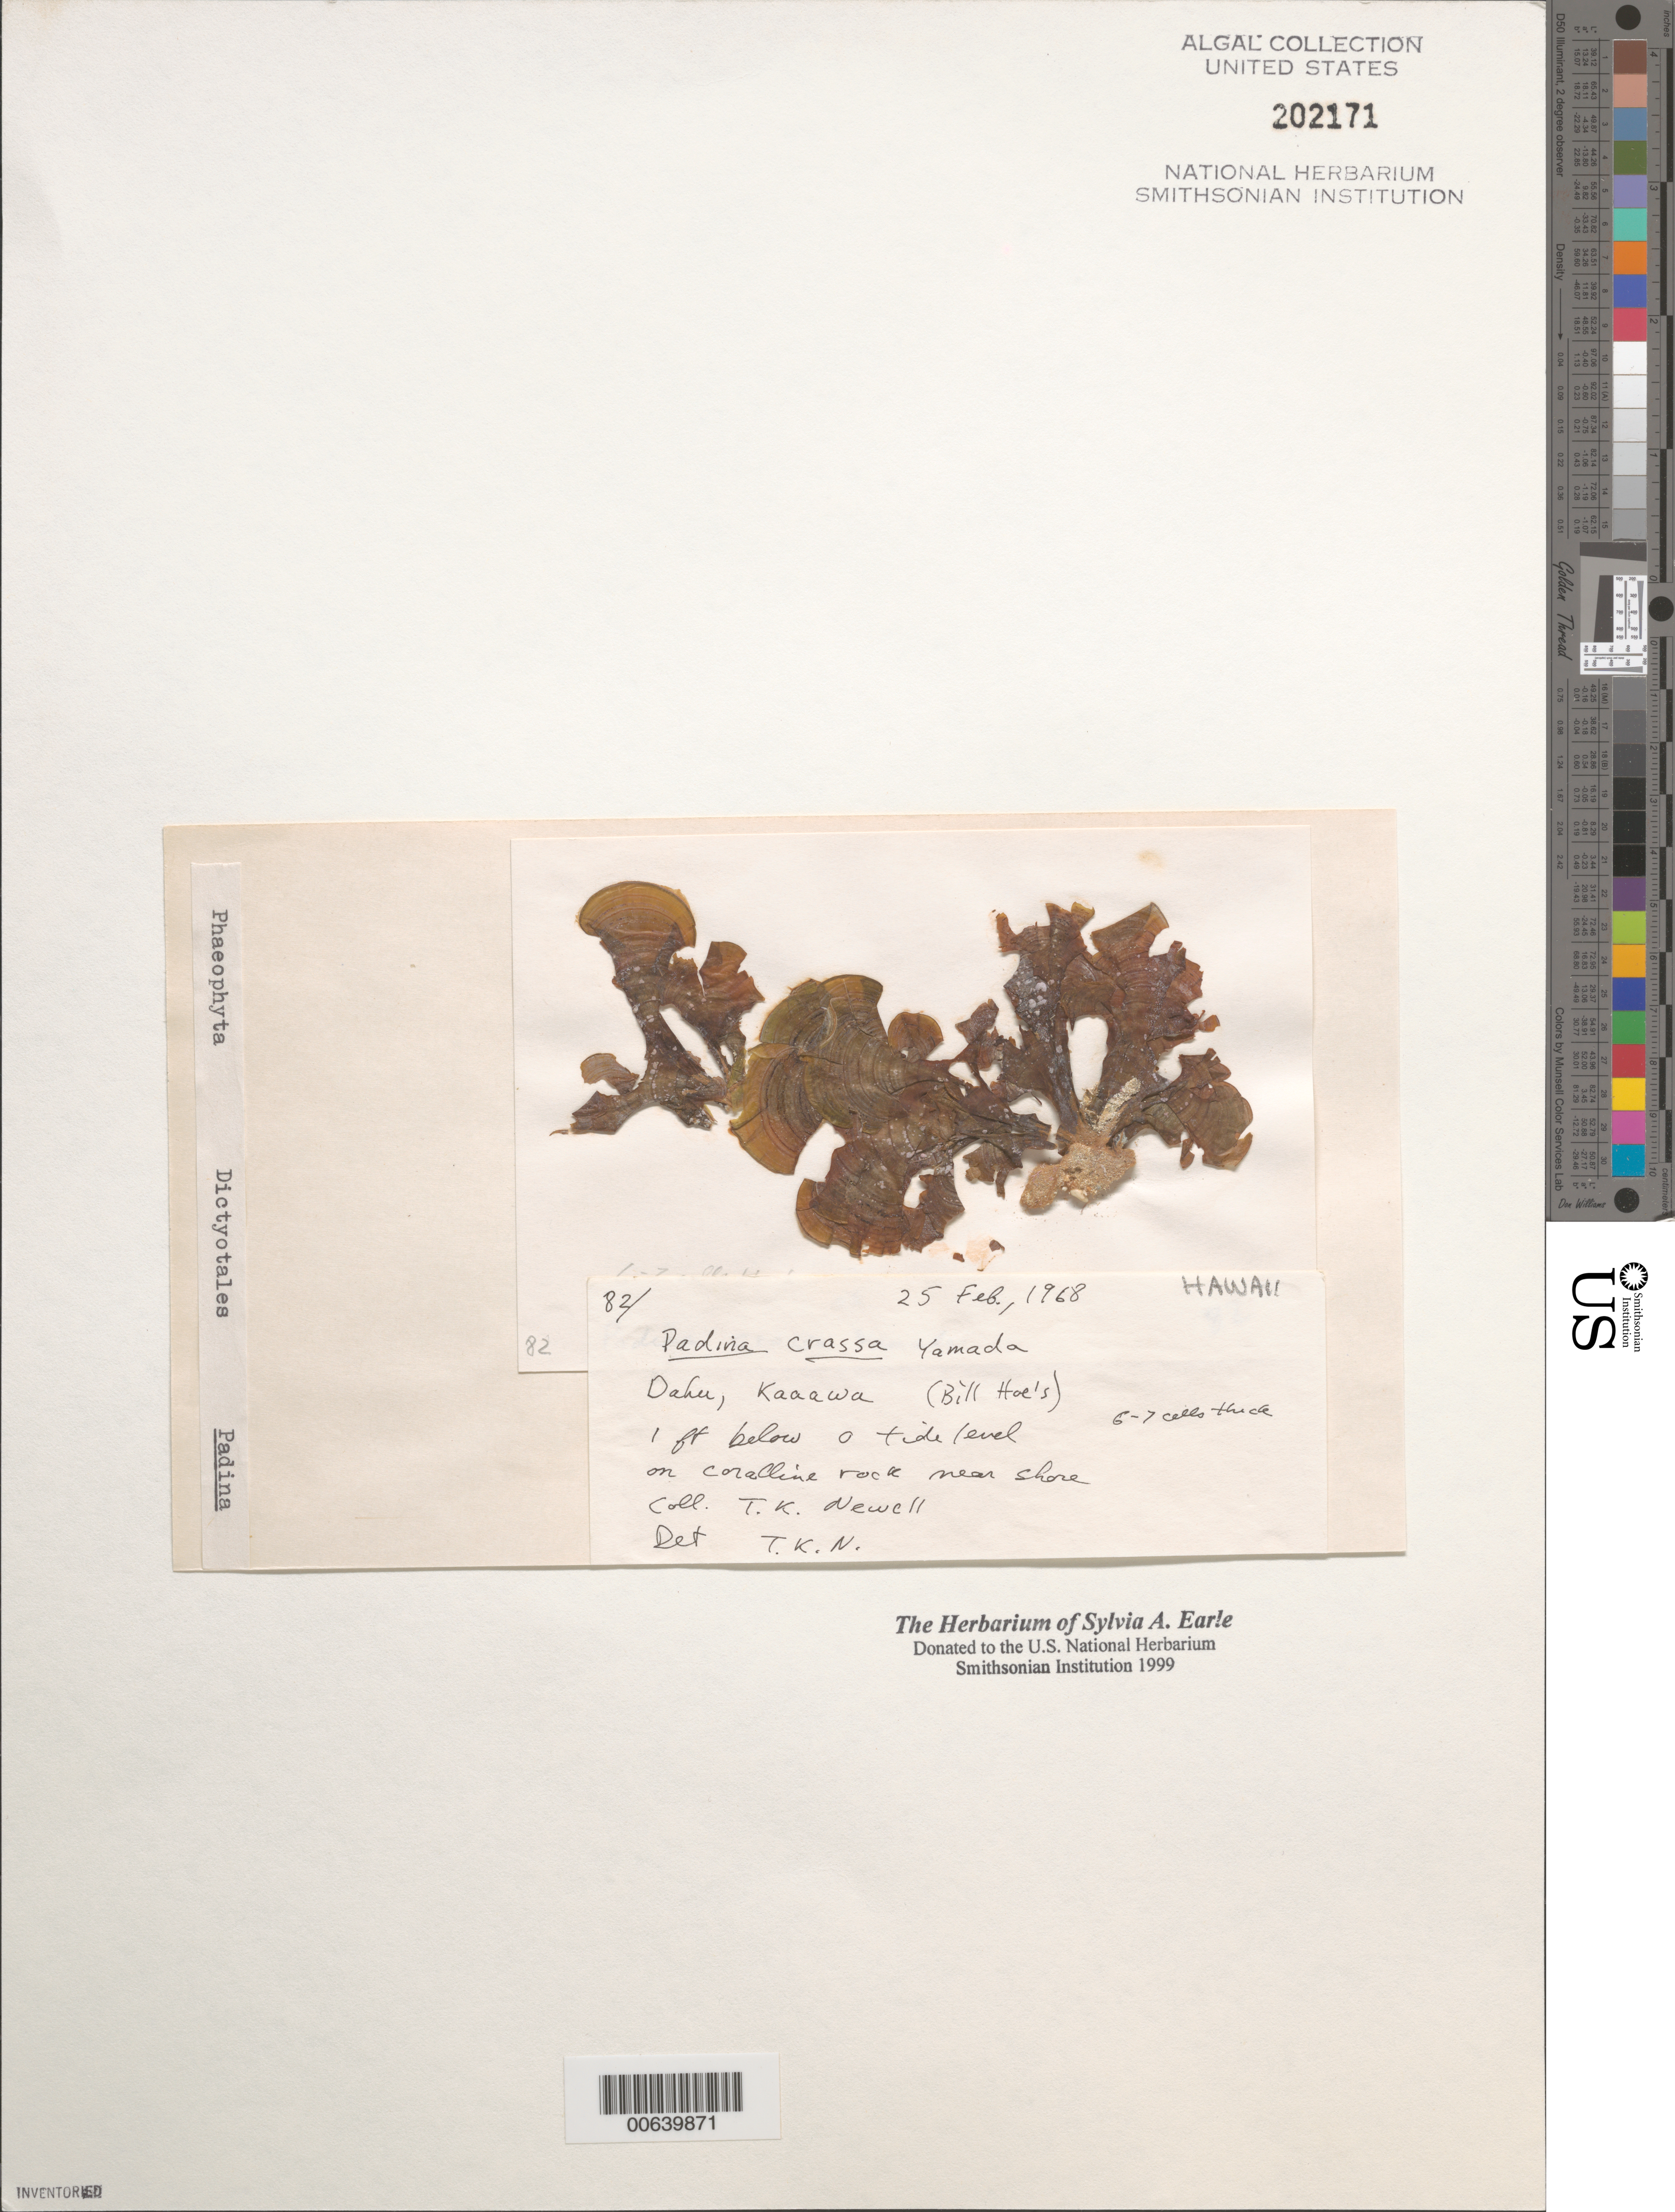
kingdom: Chromista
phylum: Ochrophyta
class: Phaeophyceae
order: Dictyotales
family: Dictyotaceae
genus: Padina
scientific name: Padina gymnospora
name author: (Kütz.) O.G. Sond.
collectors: T. K. Newell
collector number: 82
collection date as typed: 25 Feb 1968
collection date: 1968-02-25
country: United States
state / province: Hawaii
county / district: Honolulu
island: Oahu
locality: Kaaawa, Bill Hoe's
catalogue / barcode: US 202171